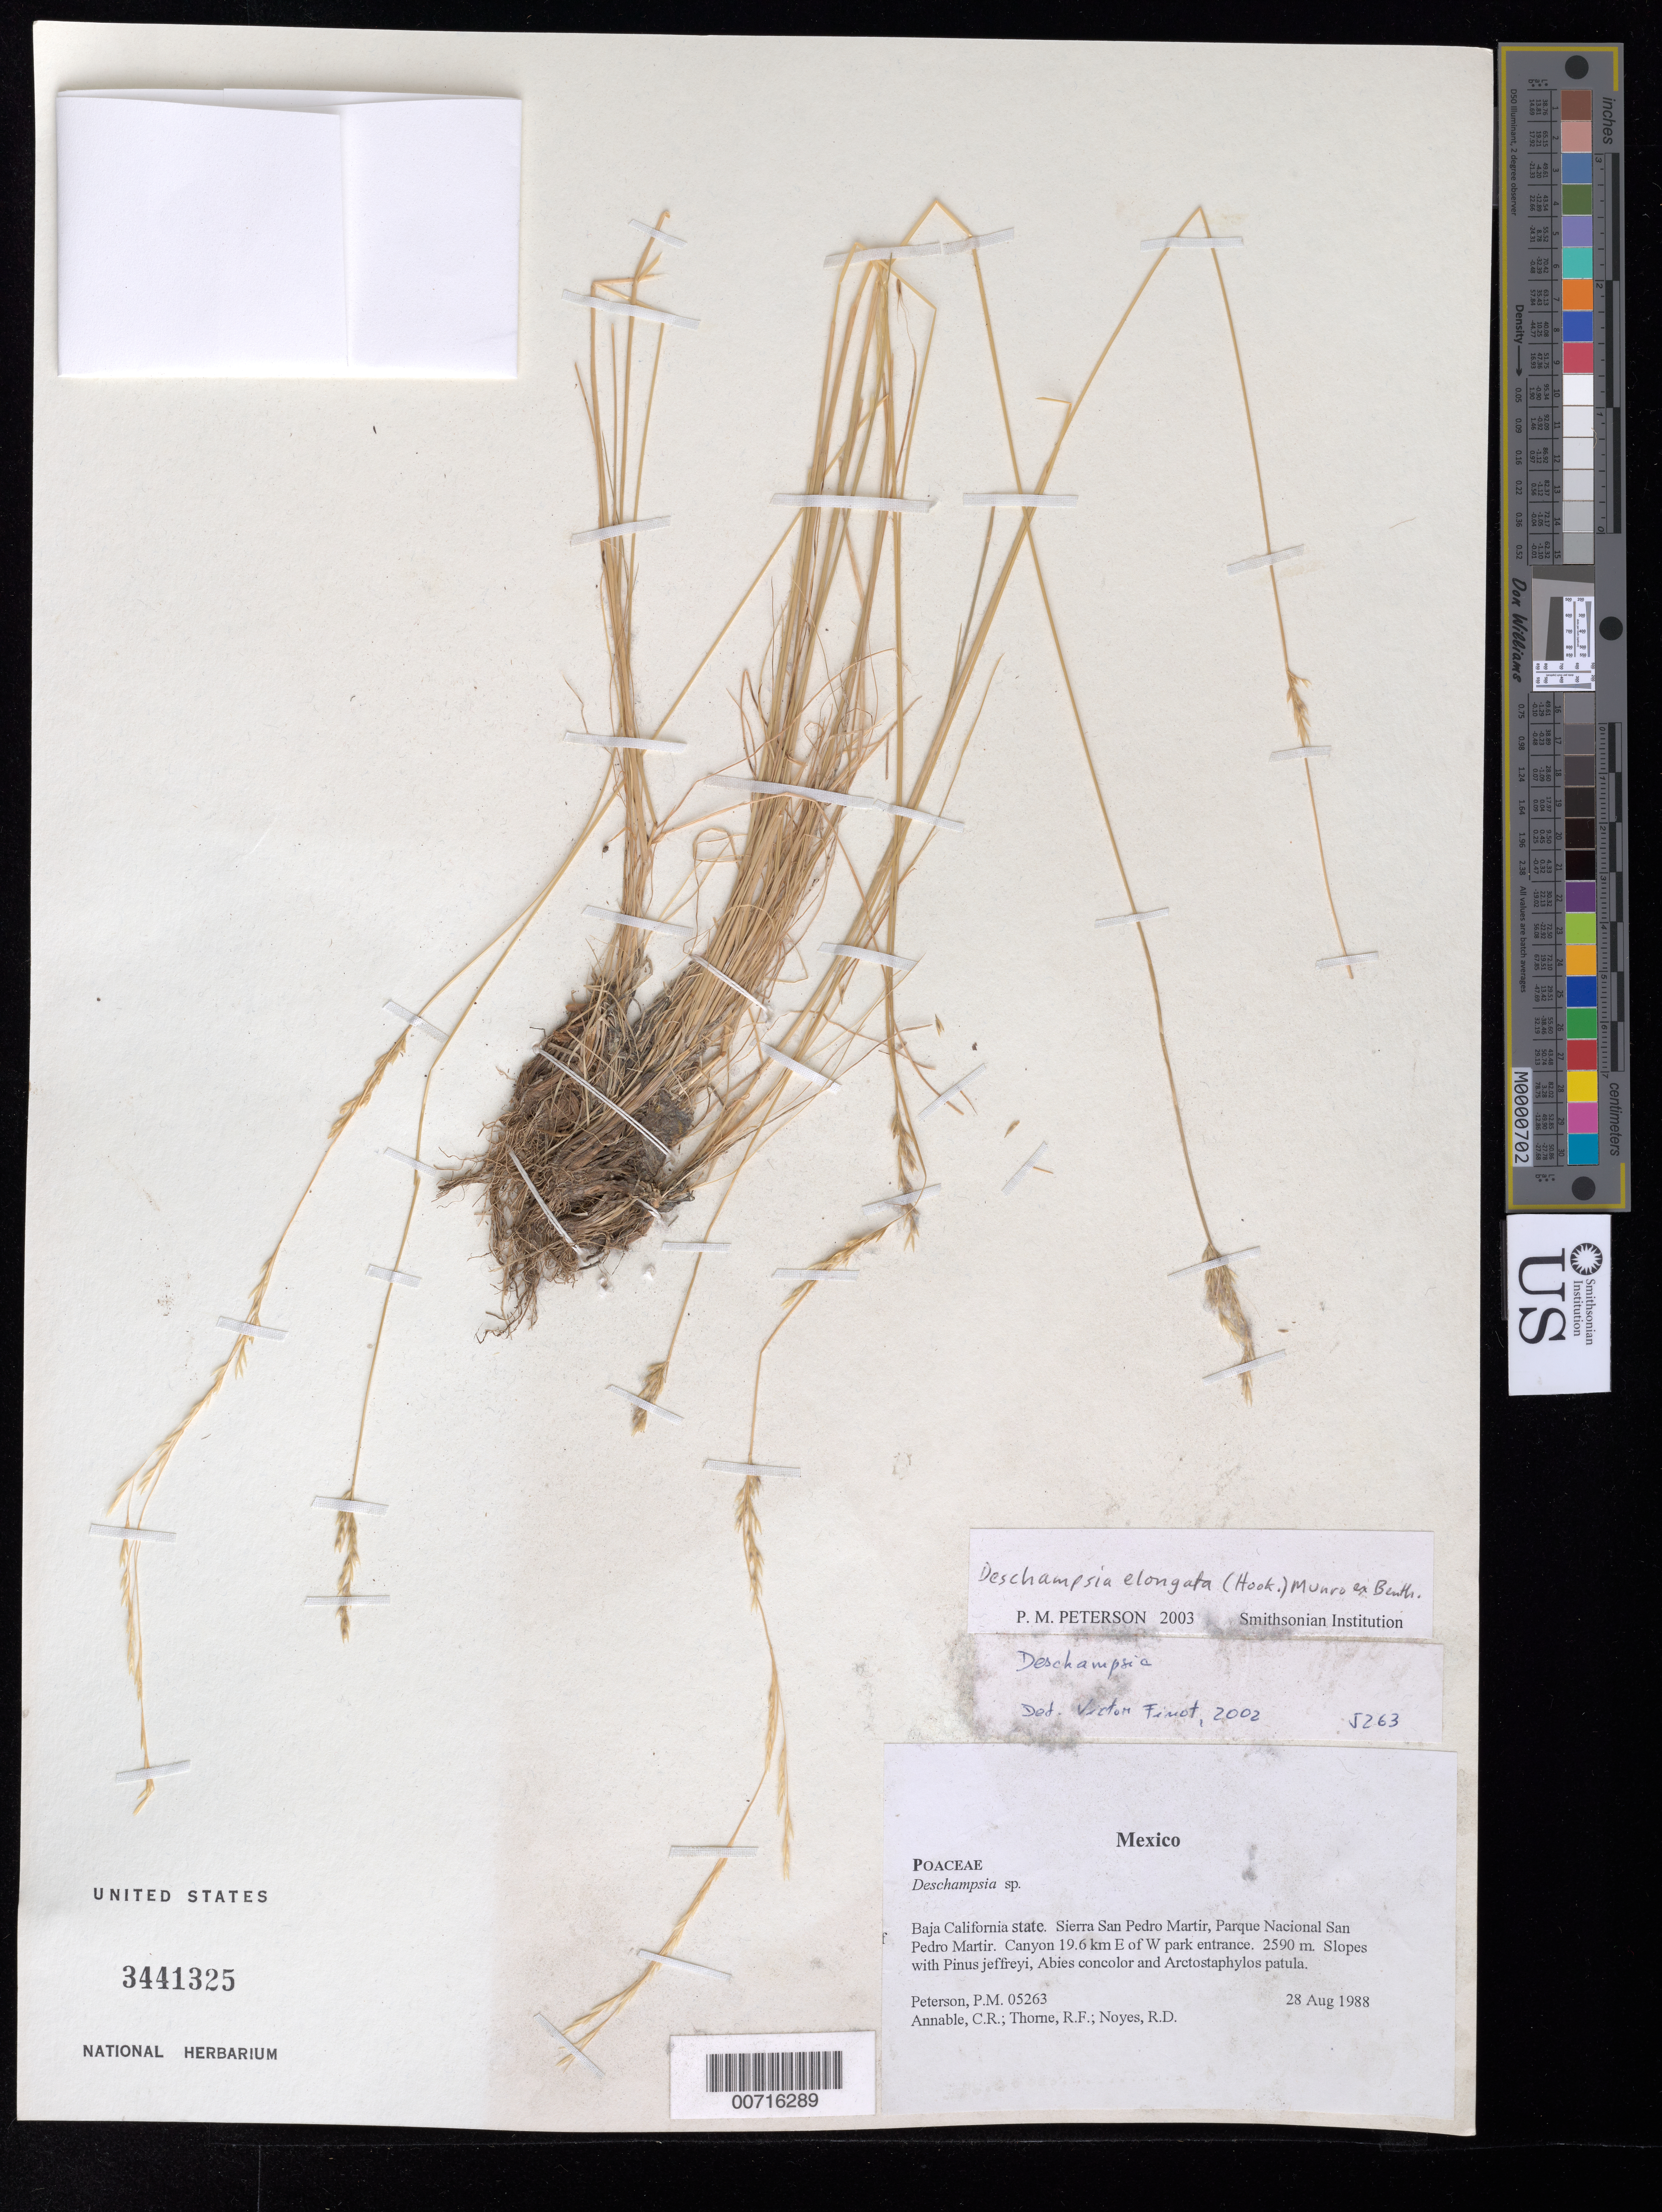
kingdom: Plantae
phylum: Tracheophyta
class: Liliopsida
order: Poales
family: Poaceae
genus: Deschampsia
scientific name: Deschampsia elongata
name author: (Hook.) Munro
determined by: Peterson, Paul M., (BOT), Smithsonian Institution - National Museum of Natural History (UNITED STATES)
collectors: P. M. Peterson, C. R. Annable, R. F. Thorne & R. Noyes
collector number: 05263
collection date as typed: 28 Aug 1988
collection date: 1988-08-28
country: Mexico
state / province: Baja California Norte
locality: Sierra San Pedro Martir, Parque Nacional San Pedro Martir. Canyon 19.6 km E of W park entrance.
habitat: Slopes with Pinus jeffreyi, Abies concolor and Arctostaphylos patula.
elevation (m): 2590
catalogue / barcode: US 3441325